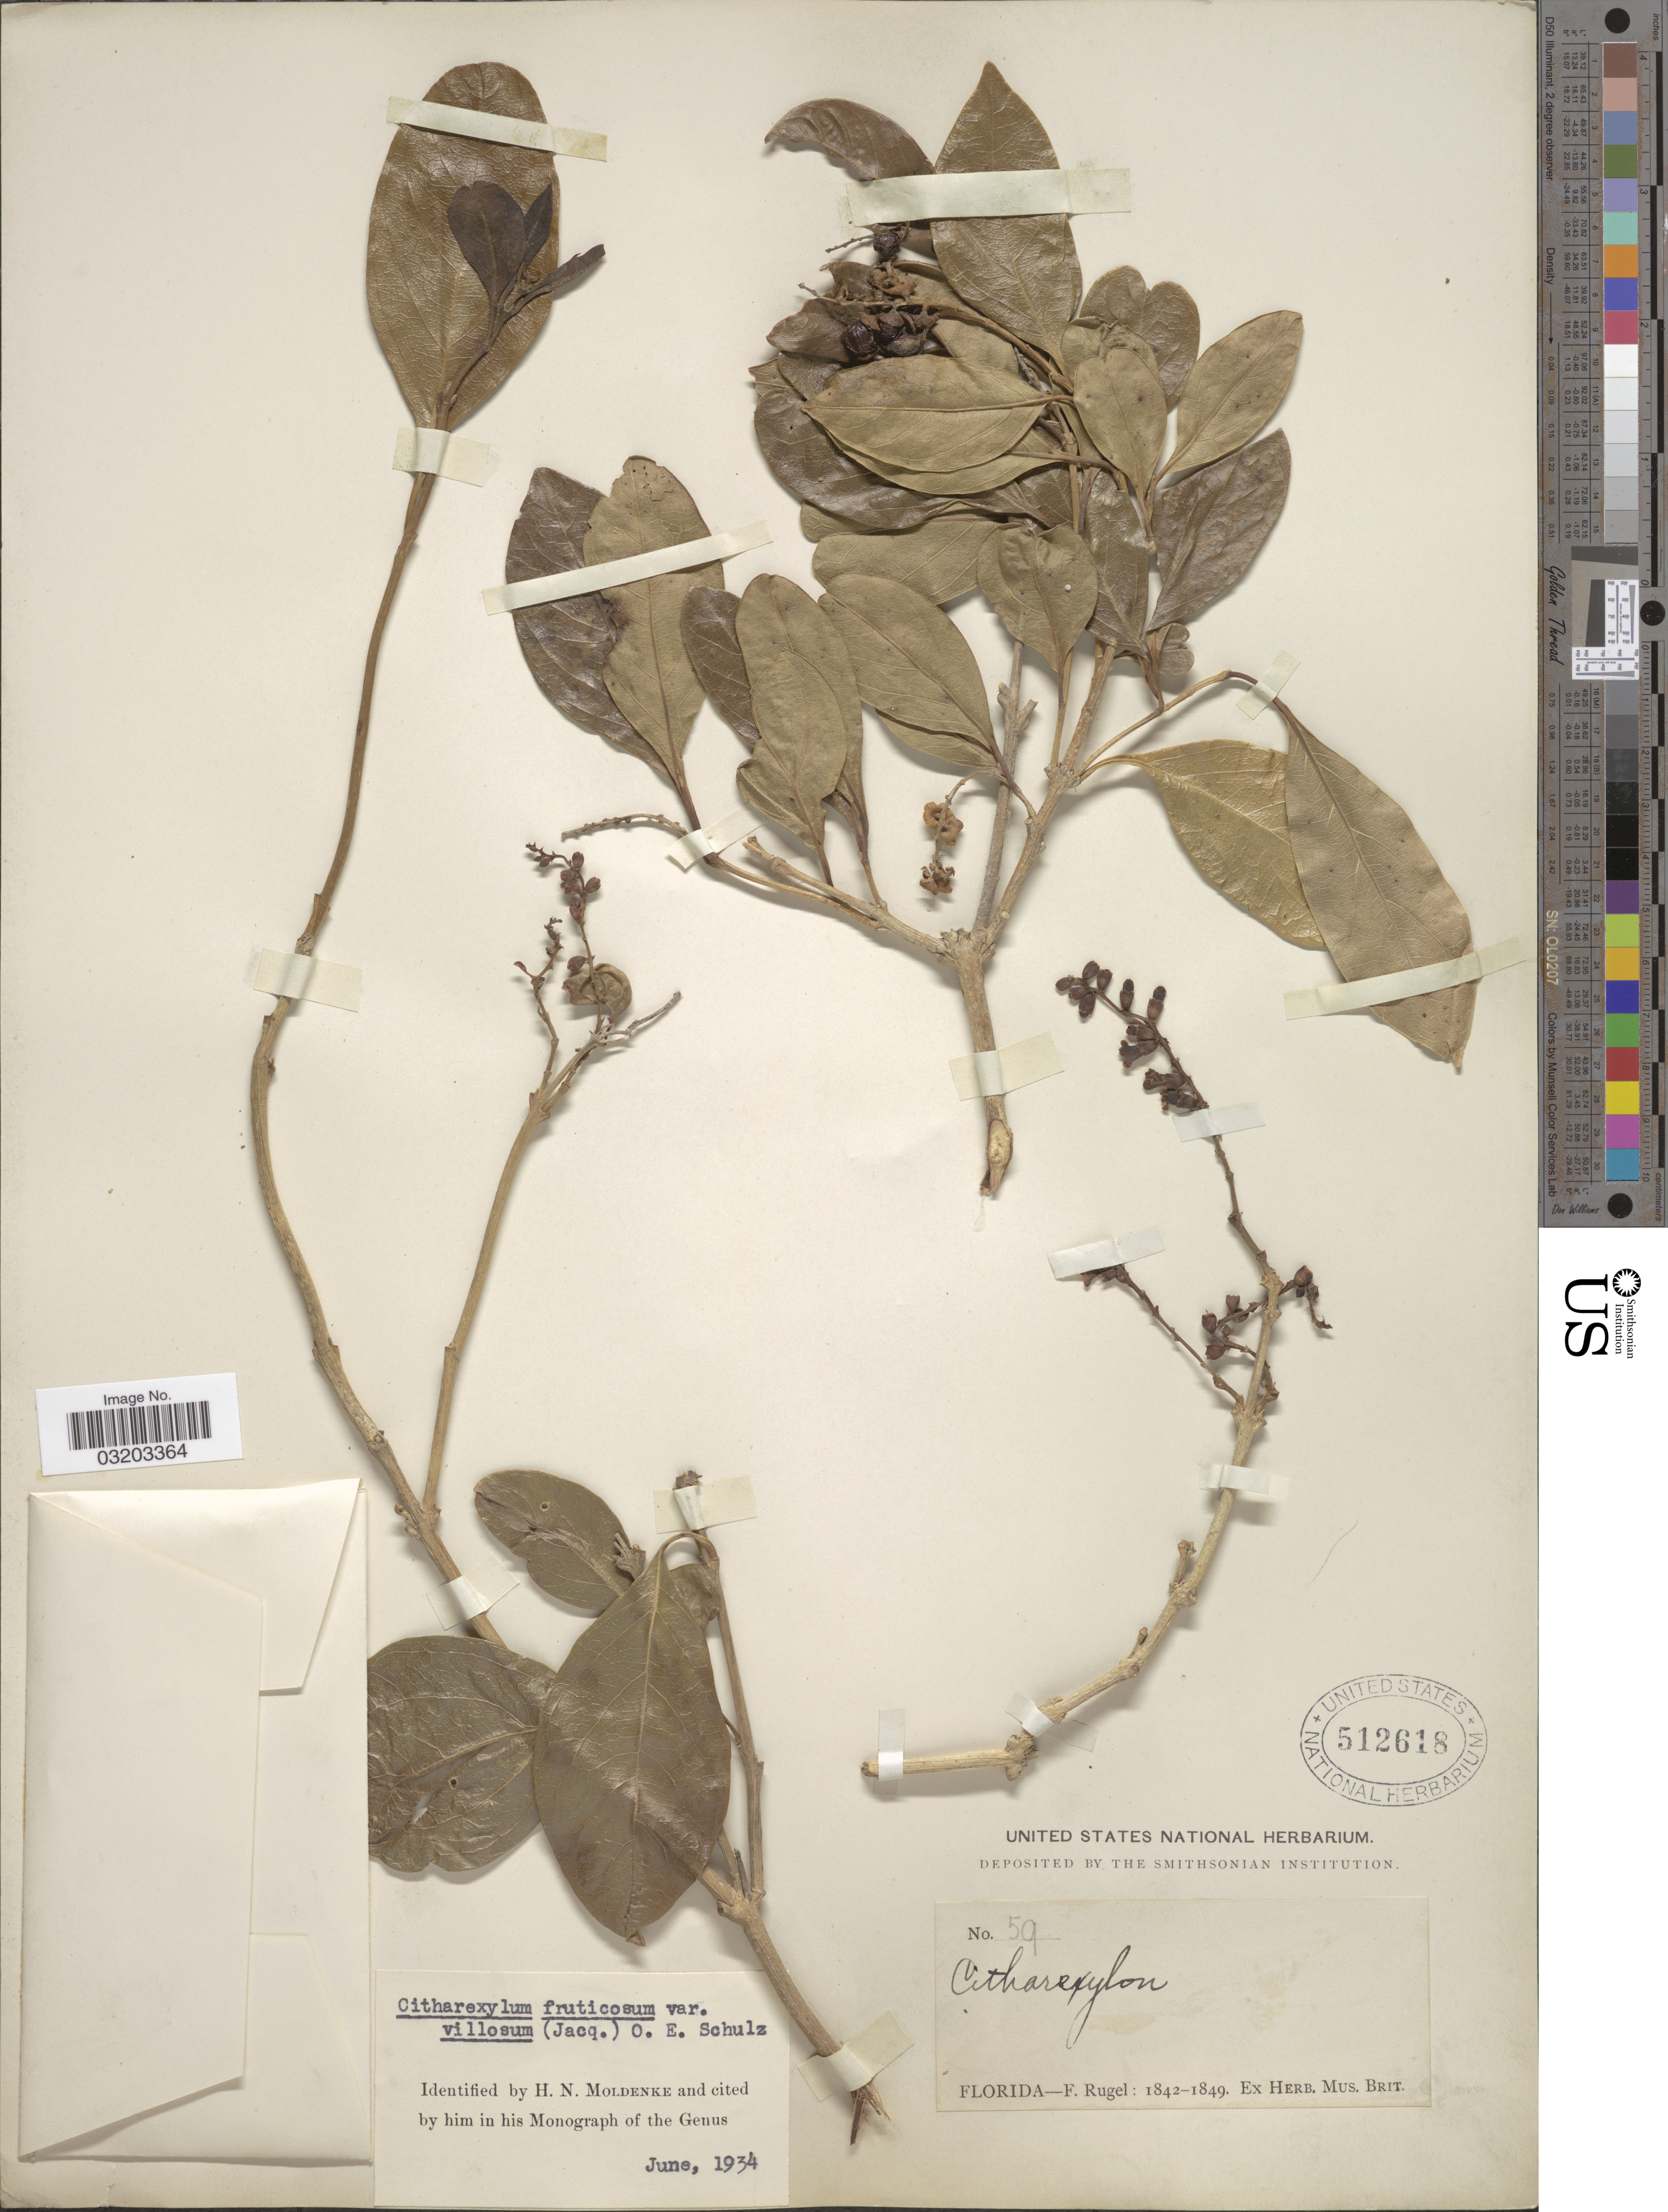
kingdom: Plantae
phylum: Tracheophyta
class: Magnoliopsida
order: Lamiales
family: Verbenaceae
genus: Citharexylum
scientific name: Citharexylum fruticosum var. villosum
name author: (Jacq.) O.E. Schulz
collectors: F. Rugel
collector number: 59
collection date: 1842/1849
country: United States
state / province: Florida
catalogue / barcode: US 512618